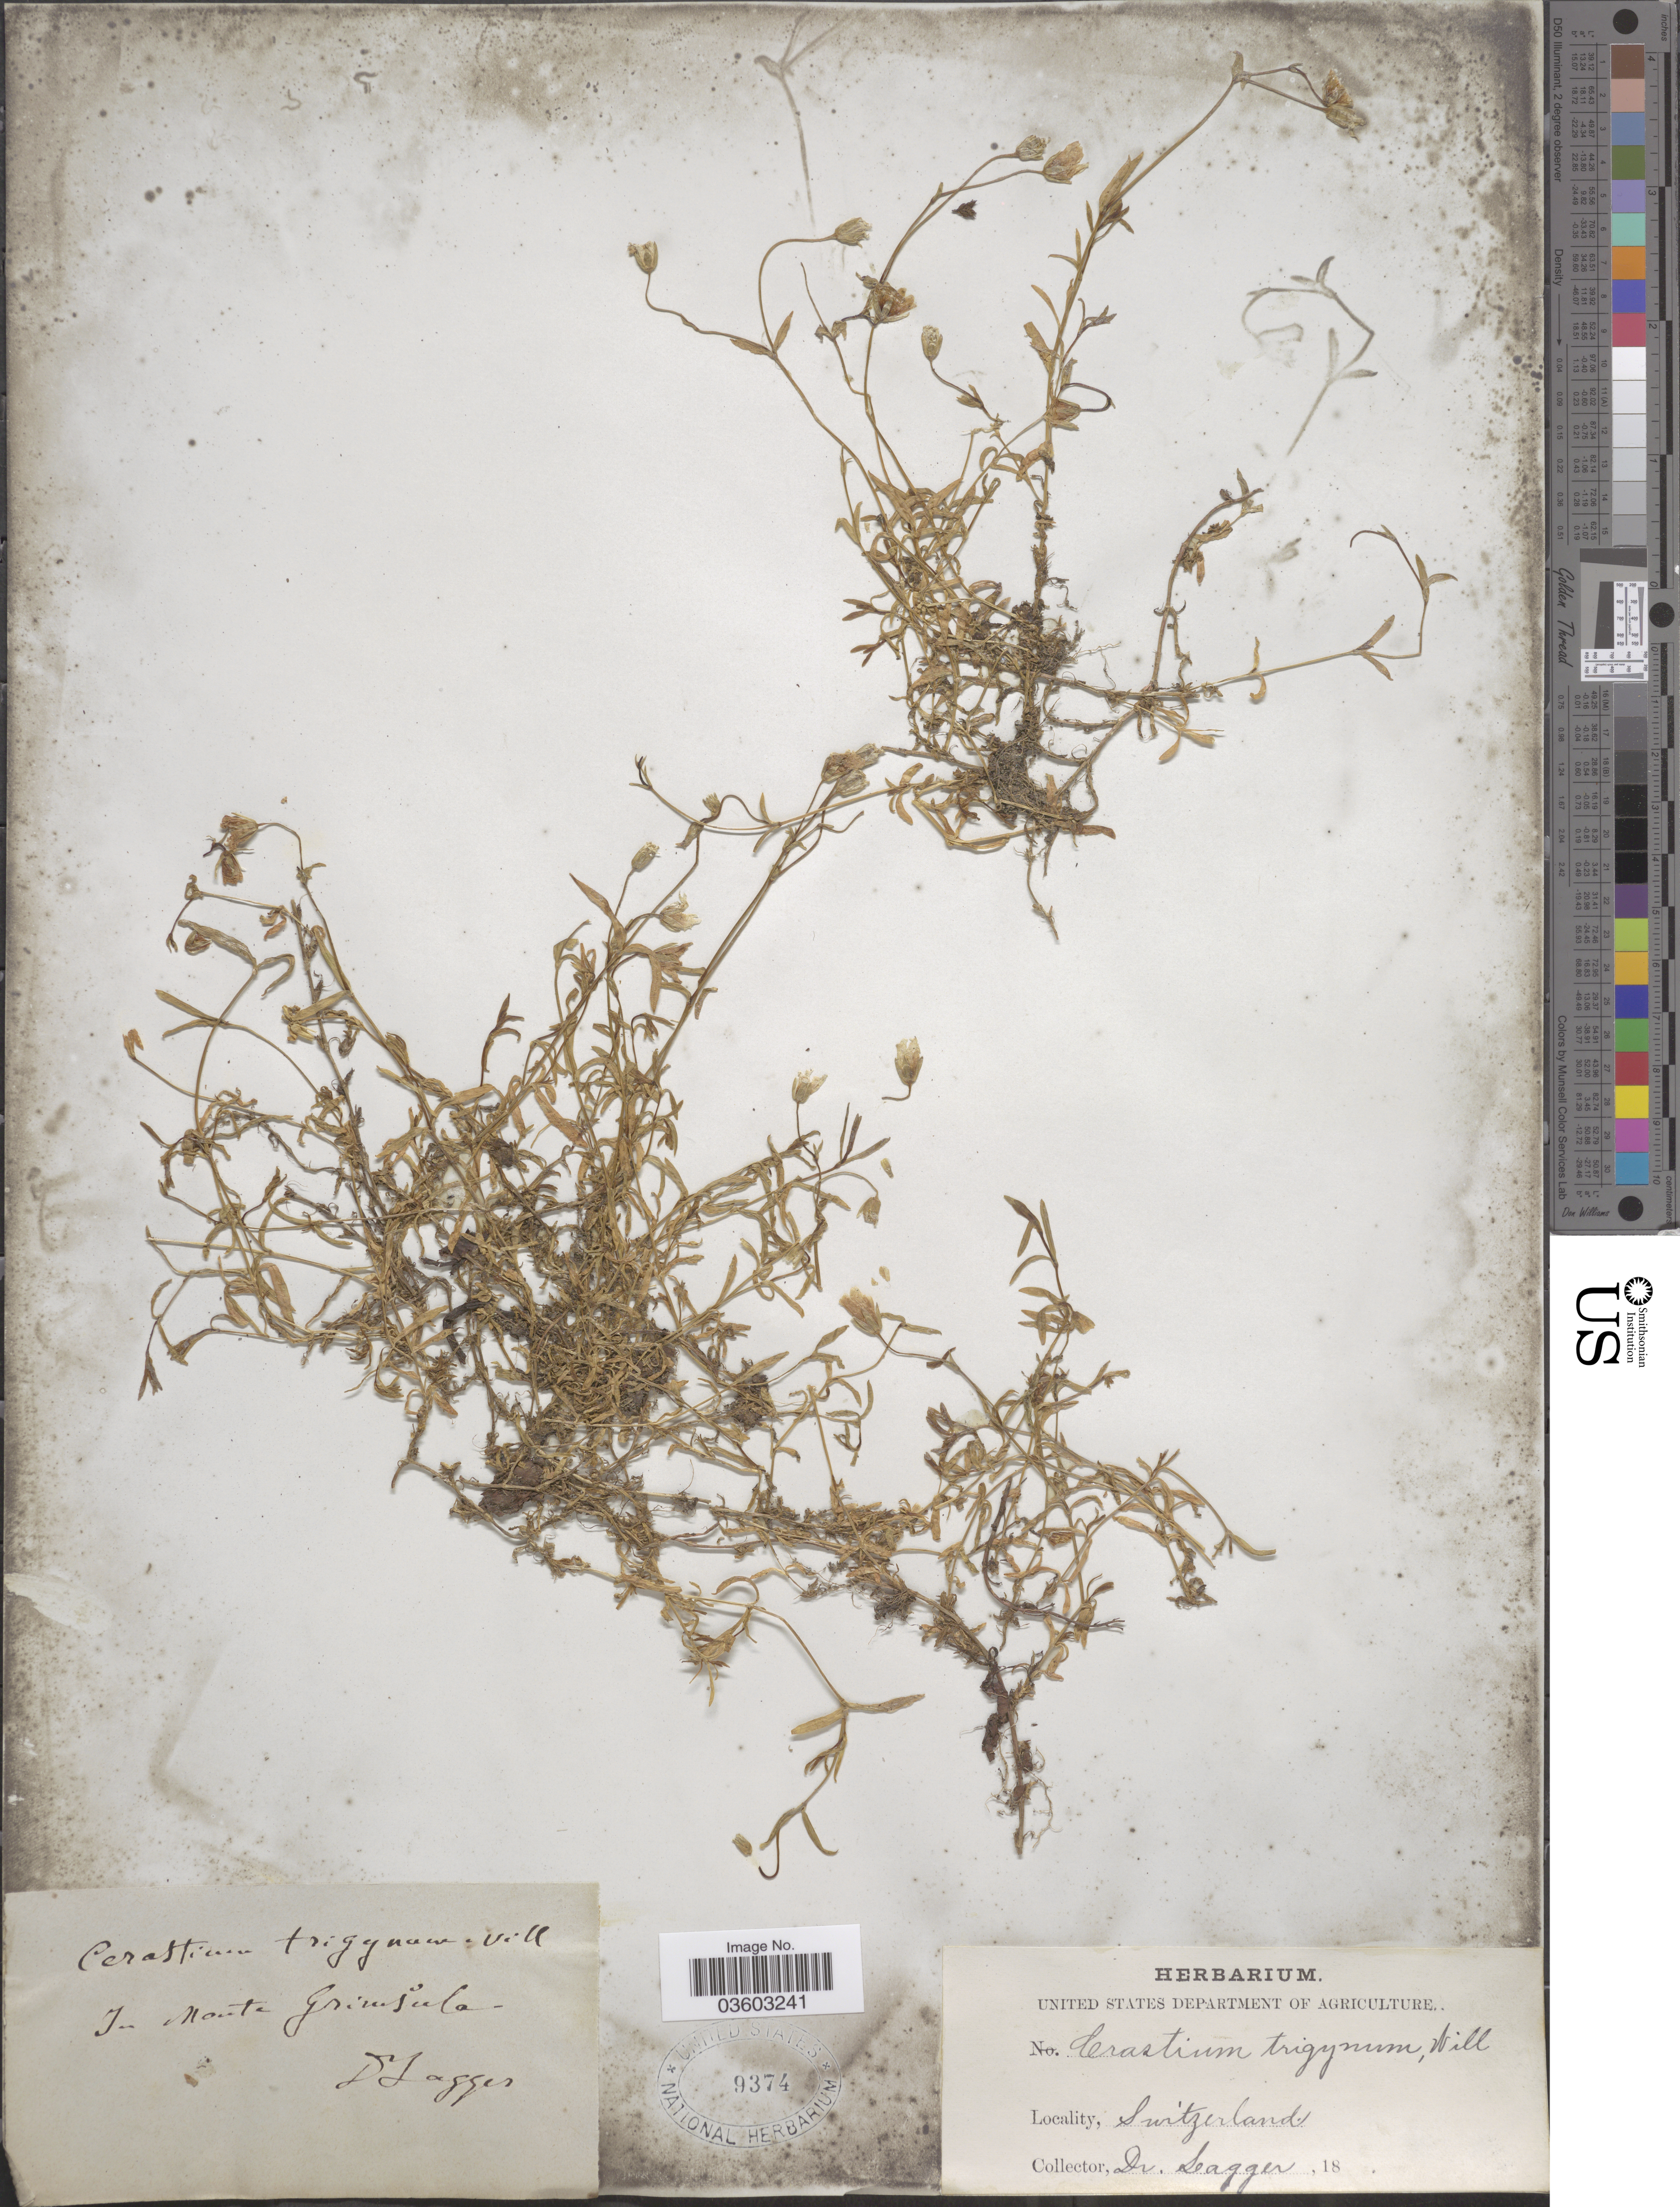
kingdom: Plantae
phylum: Tracheophyta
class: Magnoliopsida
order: Caryophyllales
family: Caryophyllaceae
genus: Dichodon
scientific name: Dichodon cerastoides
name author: (L.) Rchb.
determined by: U.S. National Herbarium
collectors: F. J. Lagger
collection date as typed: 18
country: Switzerland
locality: In monte Grimsula.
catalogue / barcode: US 9374